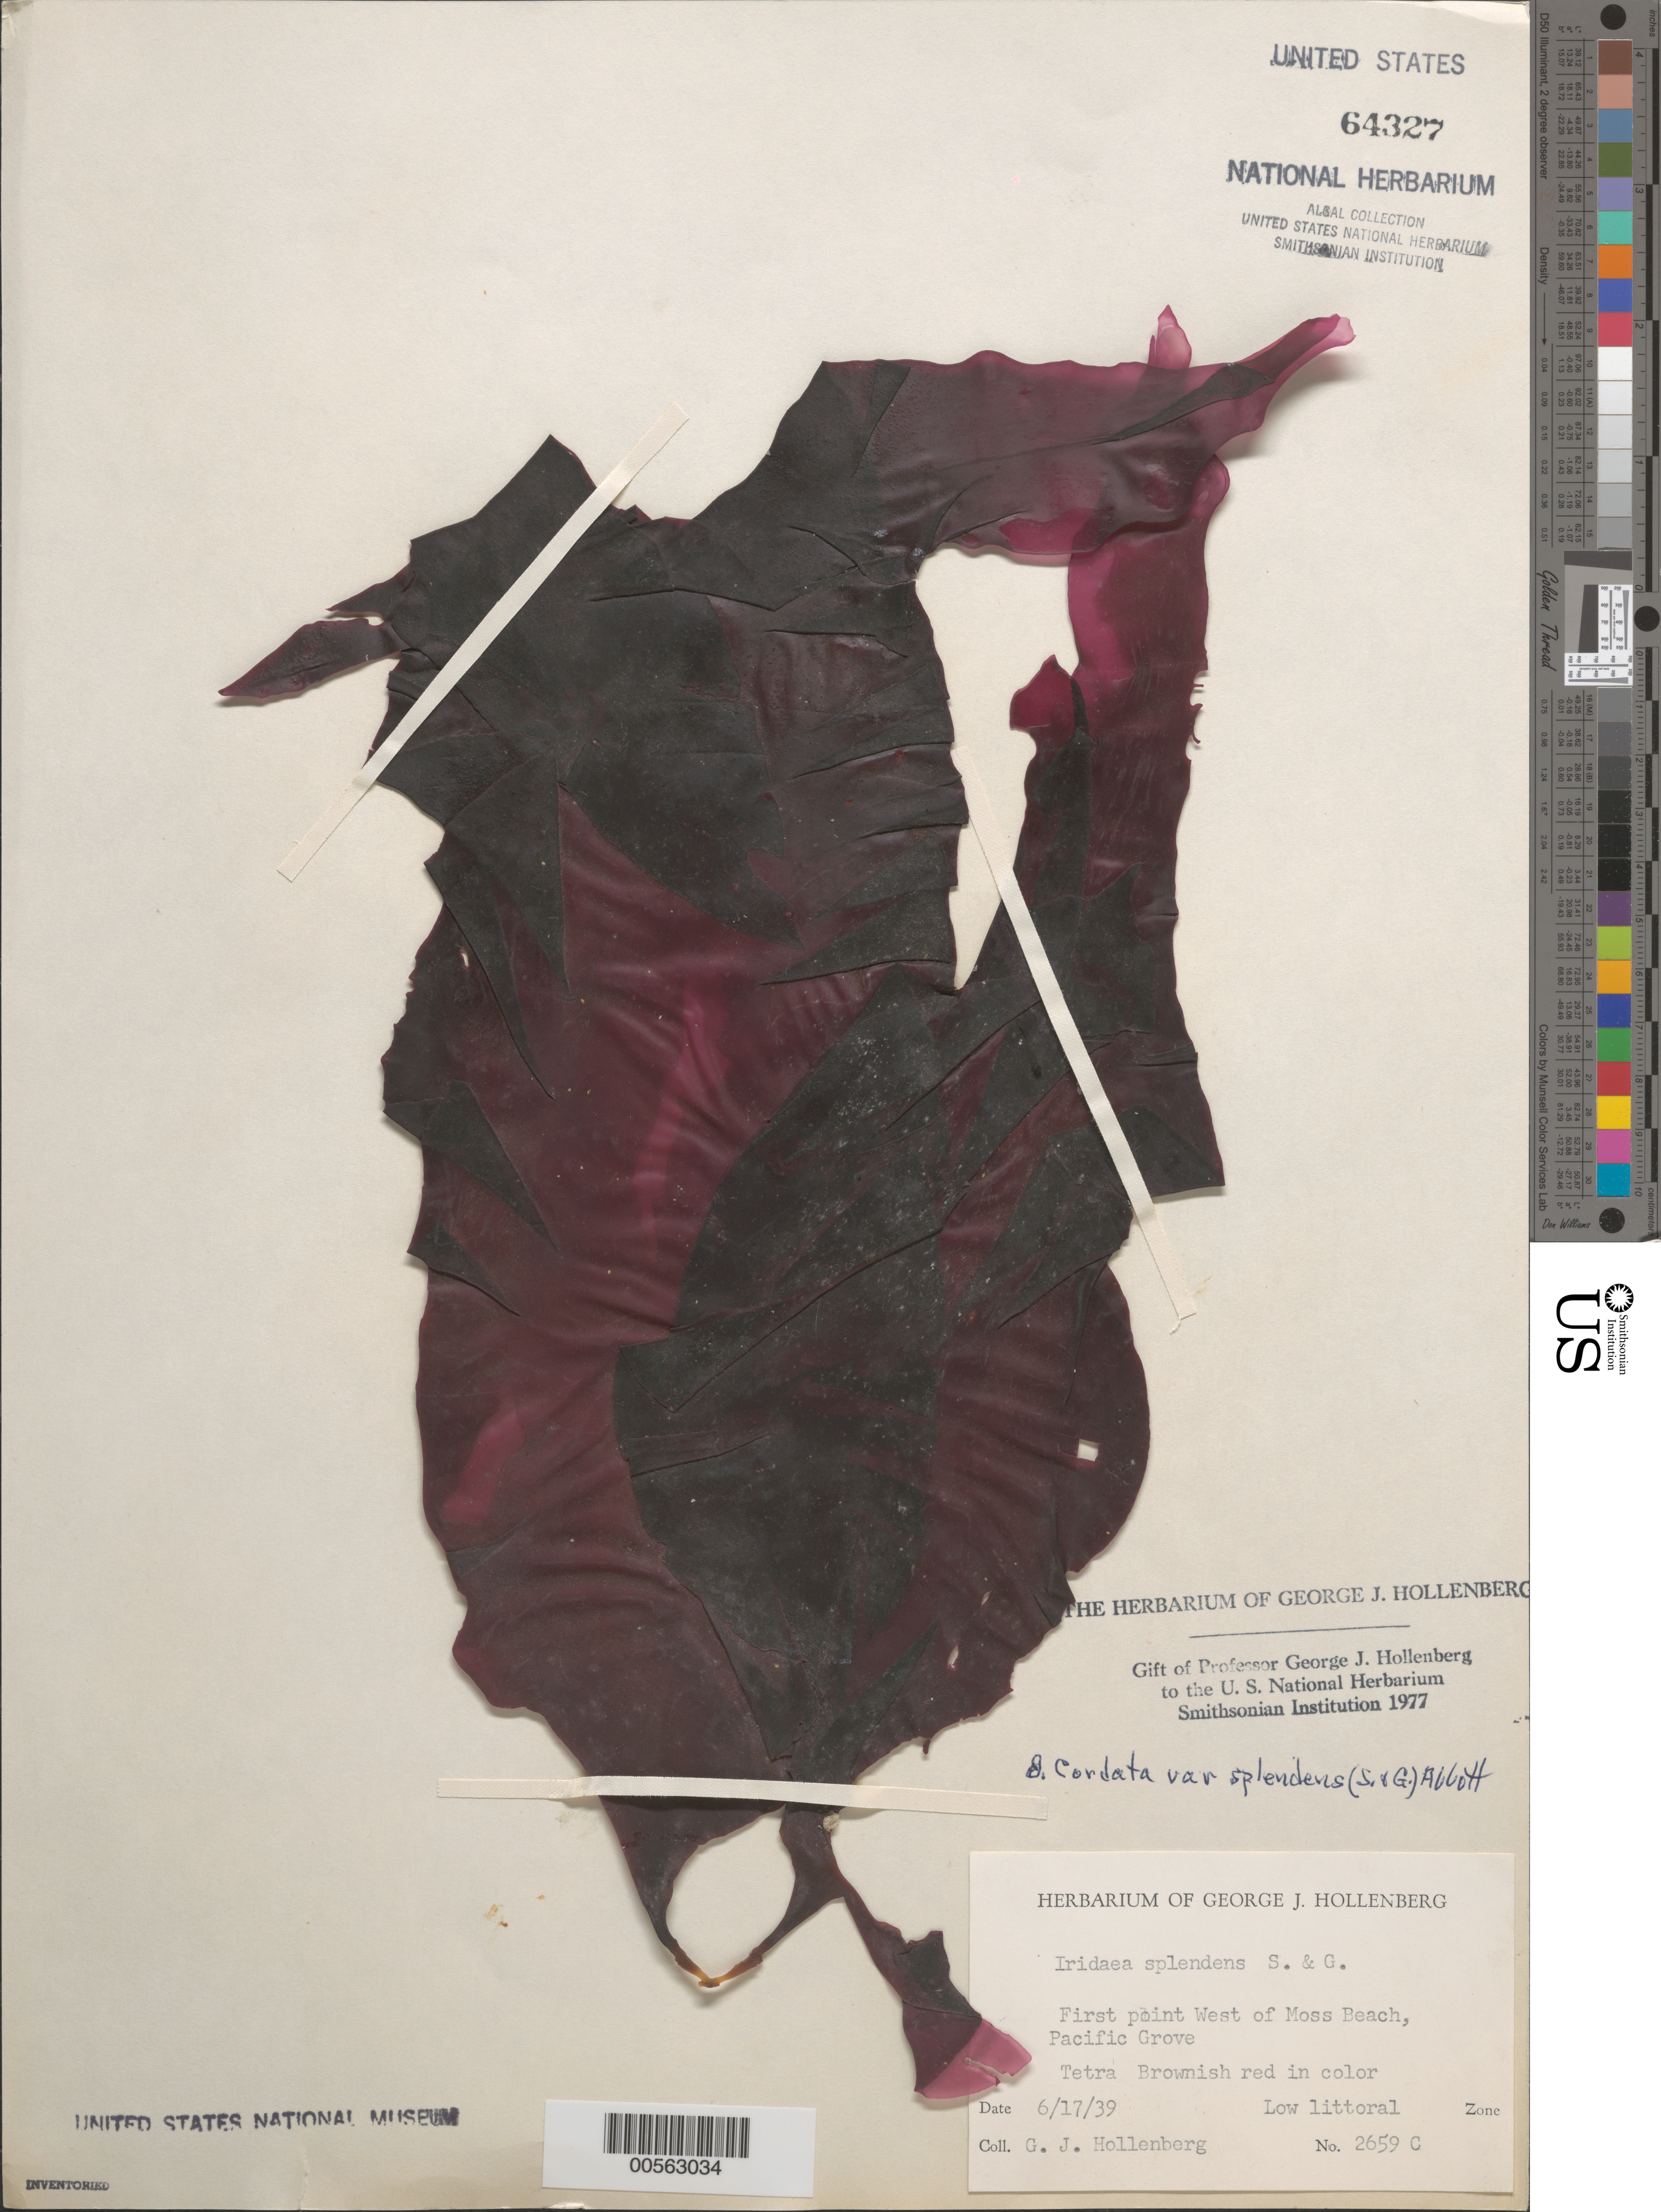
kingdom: Plantae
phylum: Rhodophyta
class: Florideophyceae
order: Gigartinales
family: Gigartinaceae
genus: Iridaea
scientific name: Iridaea cordata var. splendens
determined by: Hollenberg, George J.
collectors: G. Hollenberg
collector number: GJH 2659c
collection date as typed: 17 Jun 1939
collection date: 1939-06-17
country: United States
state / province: California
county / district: Monterey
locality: Pacific Grove, first point west of Moss Beach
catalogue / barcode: US 64327